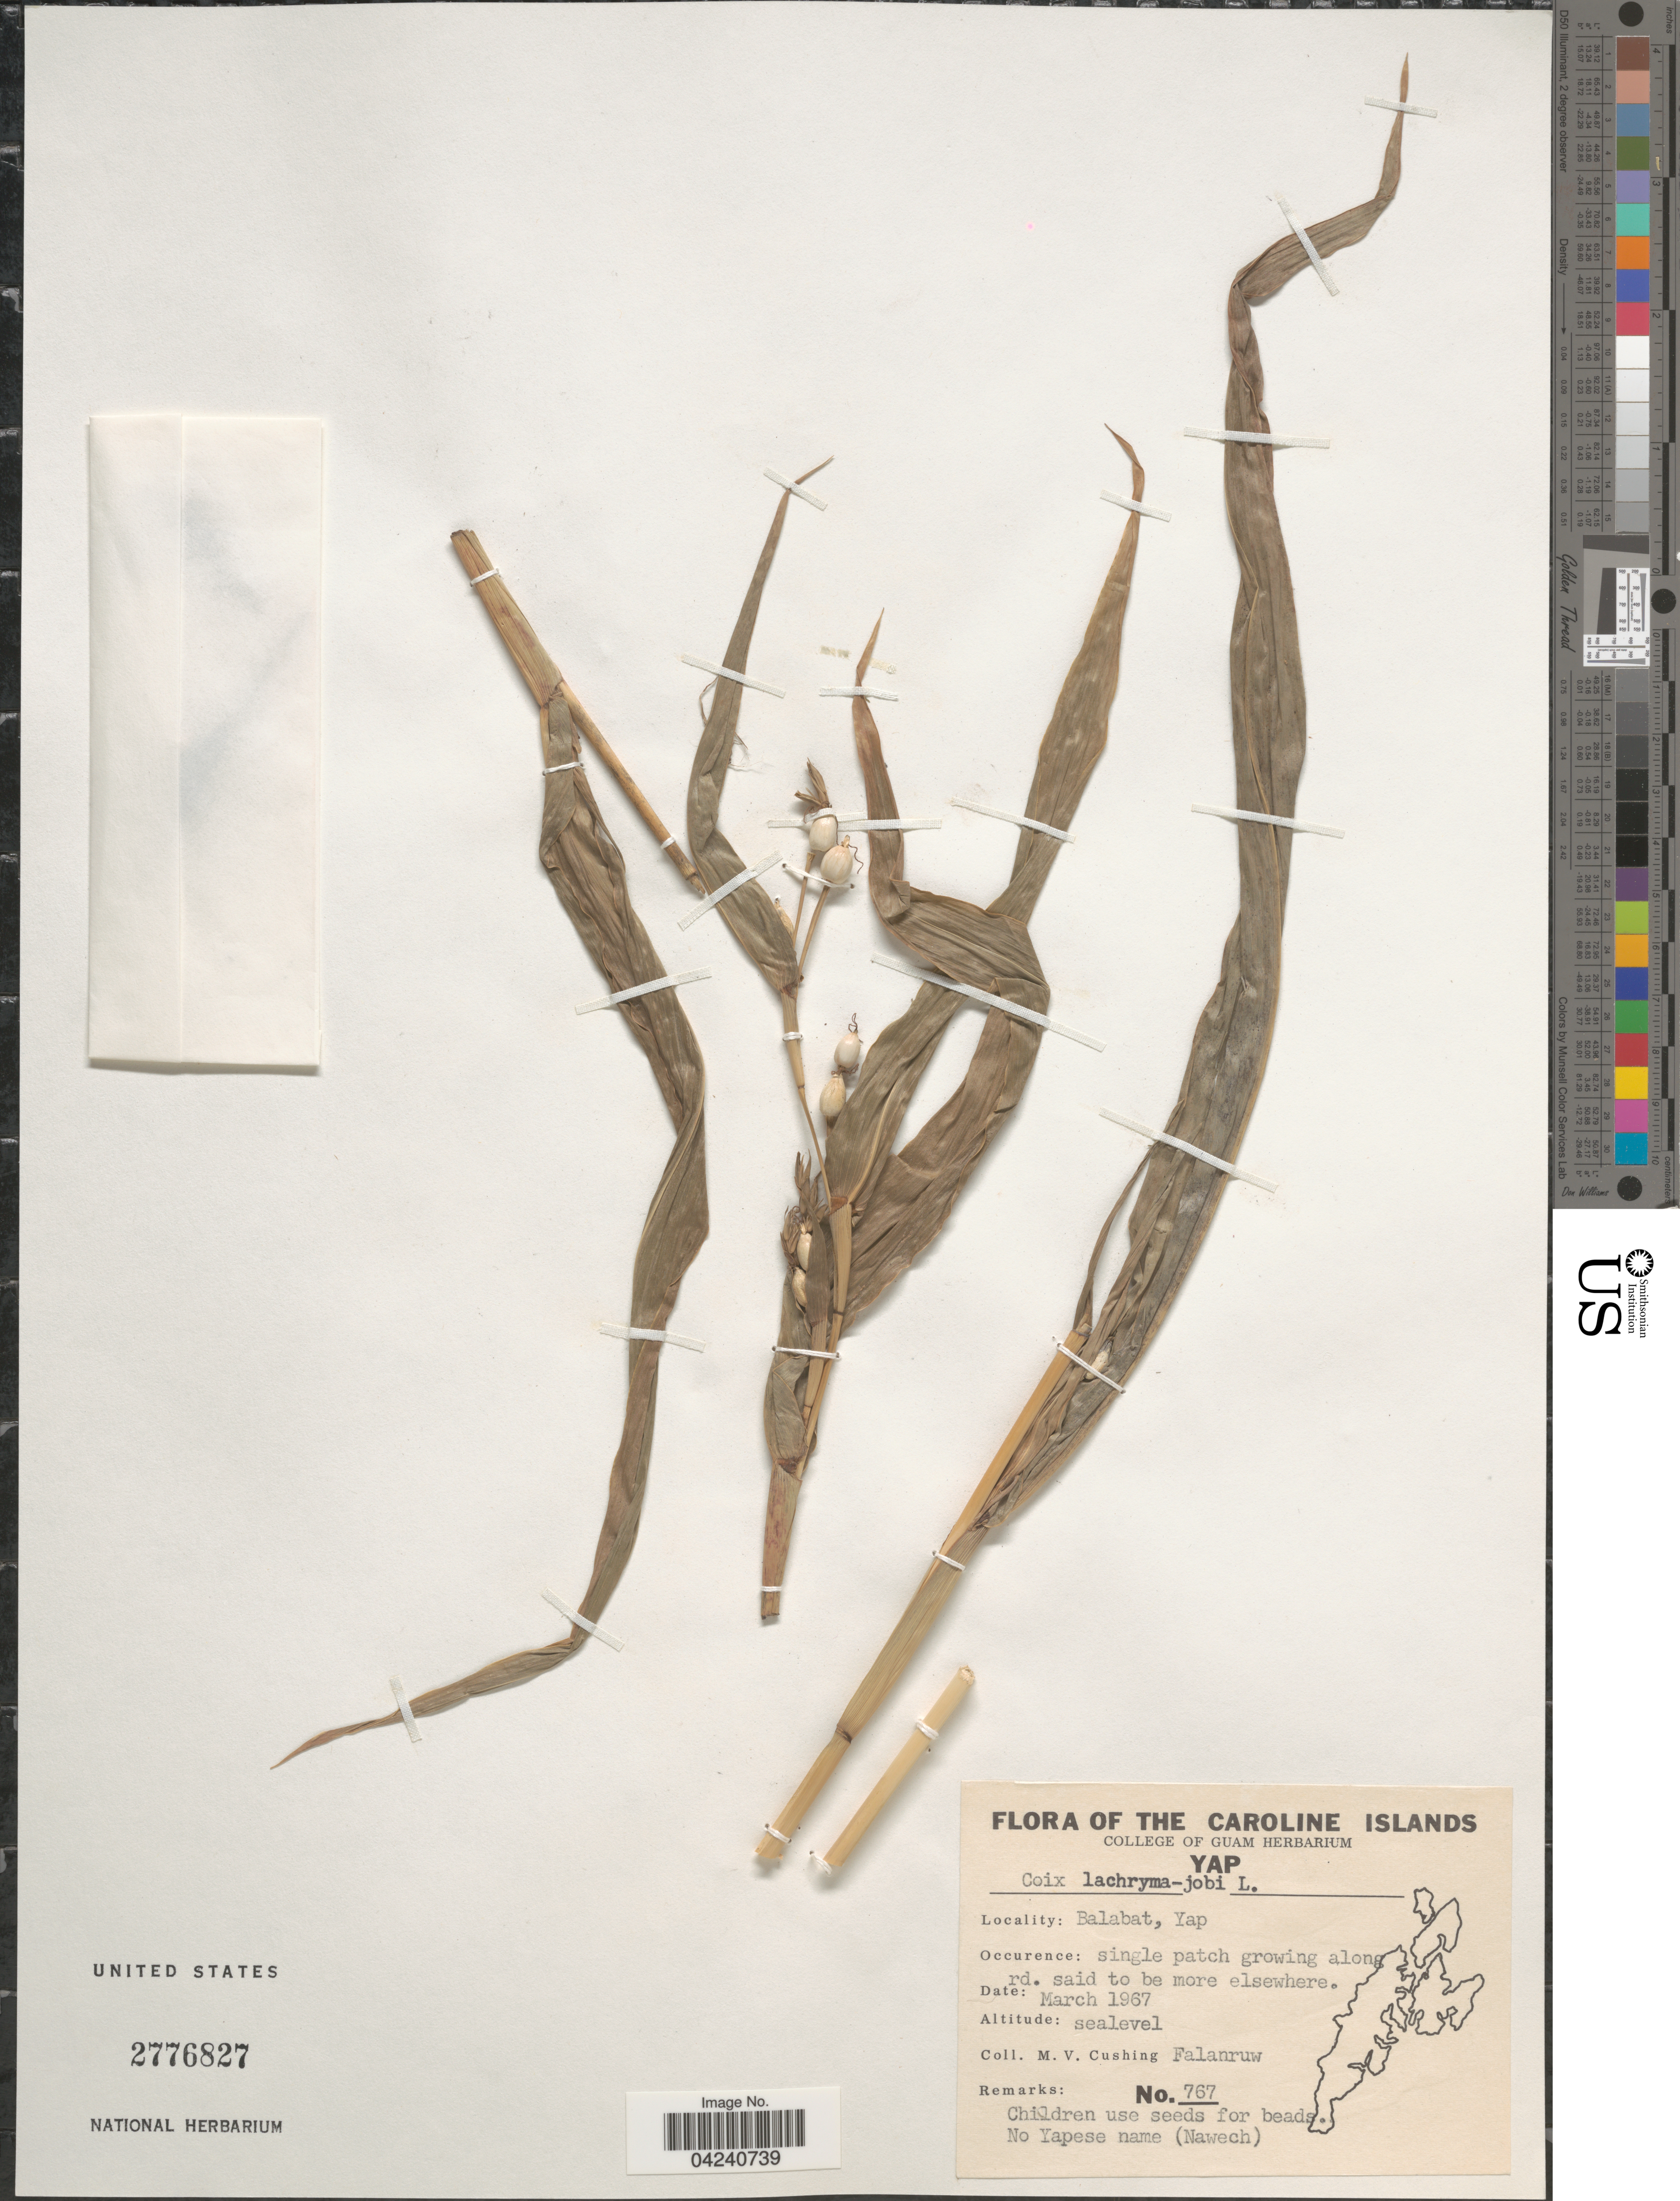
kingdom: Plantae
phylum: Tracheophyta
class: Liliopsida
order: Poales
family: Poaceae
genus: Coix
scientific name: Coix lacryma-jobi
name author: L.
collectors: M. V. Cushing & Falanruw, --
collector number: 767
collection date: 1967-03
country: Micronesia, Federated States of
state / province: Yap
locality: The Caroline Islands. Balabat.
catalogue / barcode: US 2776827